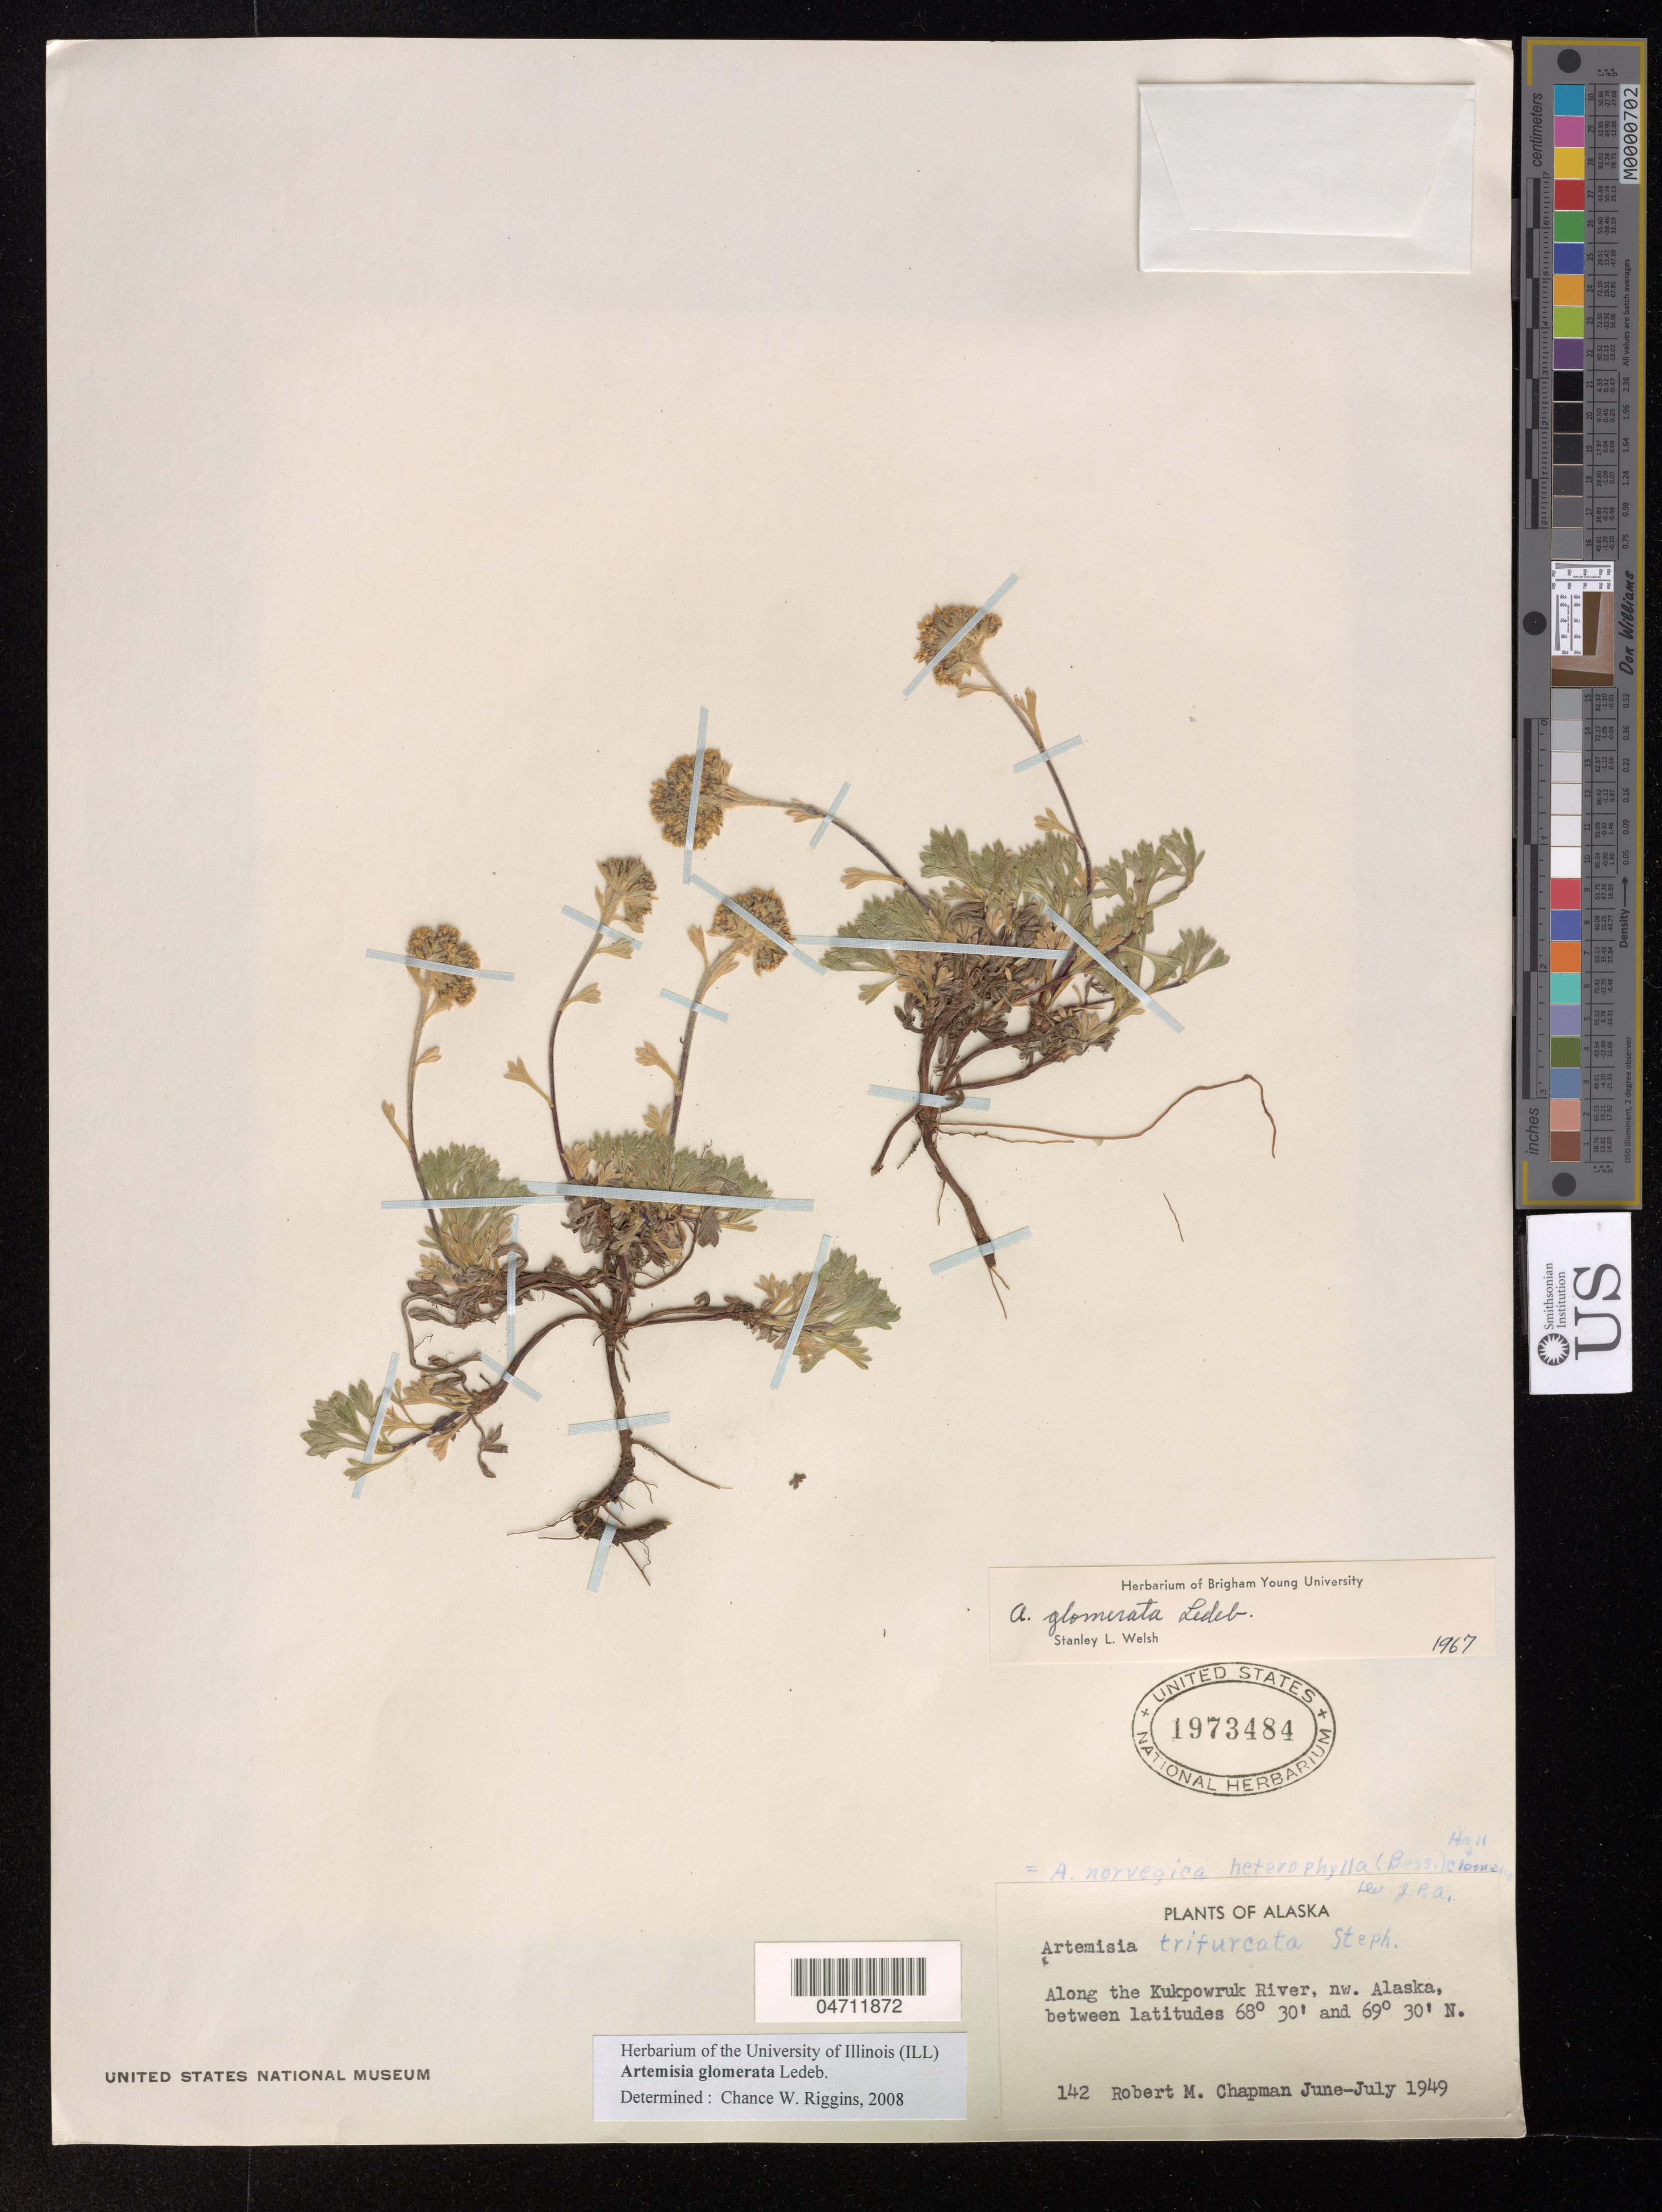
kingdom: Plantae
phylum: Tracheophyta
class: Magnoliopsida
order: Asterales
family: Asteraceae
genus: Artemisia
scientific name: Artemisia glomerata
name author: Ledeb.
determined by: Riggins, Chance W.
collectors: R. M. Chapman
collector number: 142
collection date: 1949-06/1949-07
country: United States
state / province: Alaska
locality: Along the Kukpowruk River, NW Alaska.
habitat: Along the river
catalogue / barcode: US 1973484